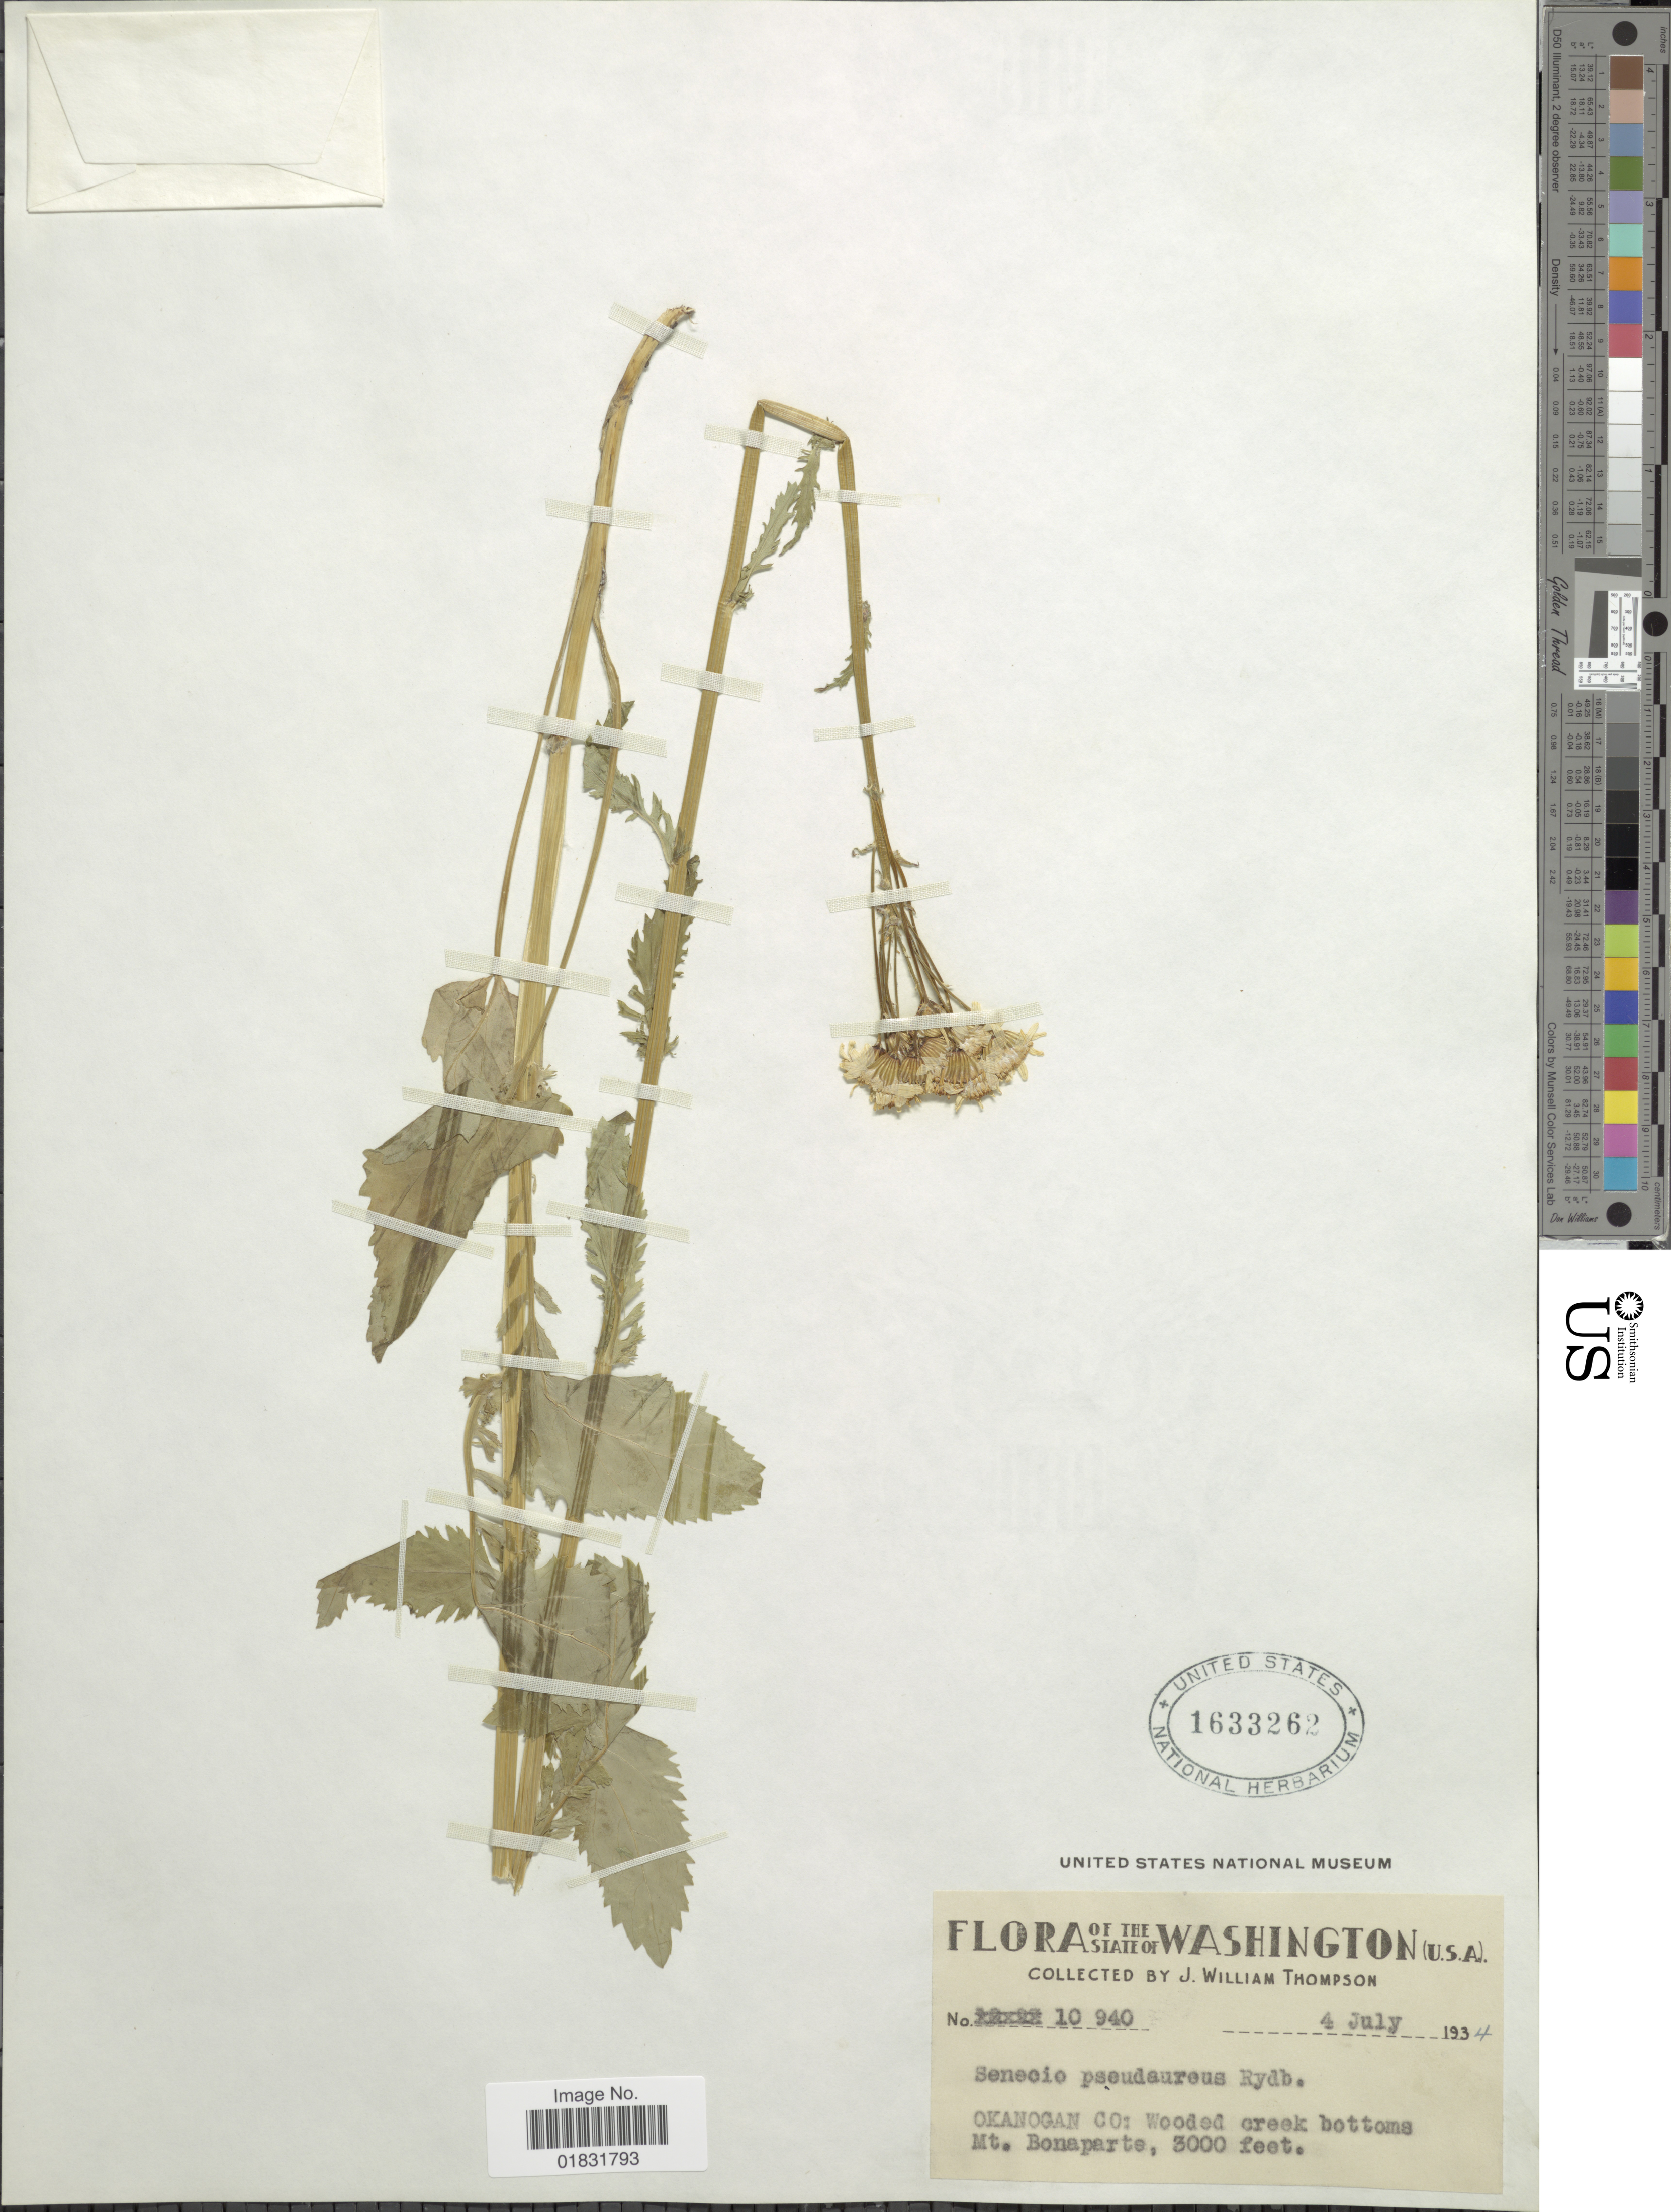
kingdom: Plantae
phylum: Tracheophyta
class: Magnoliopsida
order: Asterales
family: Asteraceae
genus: Packera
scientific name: Packera pseudaurea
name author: (Rydb.) W.A. Weber & Á. Löve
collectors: J. W. Thompson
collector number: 10940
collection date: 1934-07-04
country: United States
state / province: Washington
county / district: Okanogan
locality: Okanogan Co: Wooded creek bottoms Mt Bonaparte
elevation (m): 914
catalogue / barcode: US 1633262